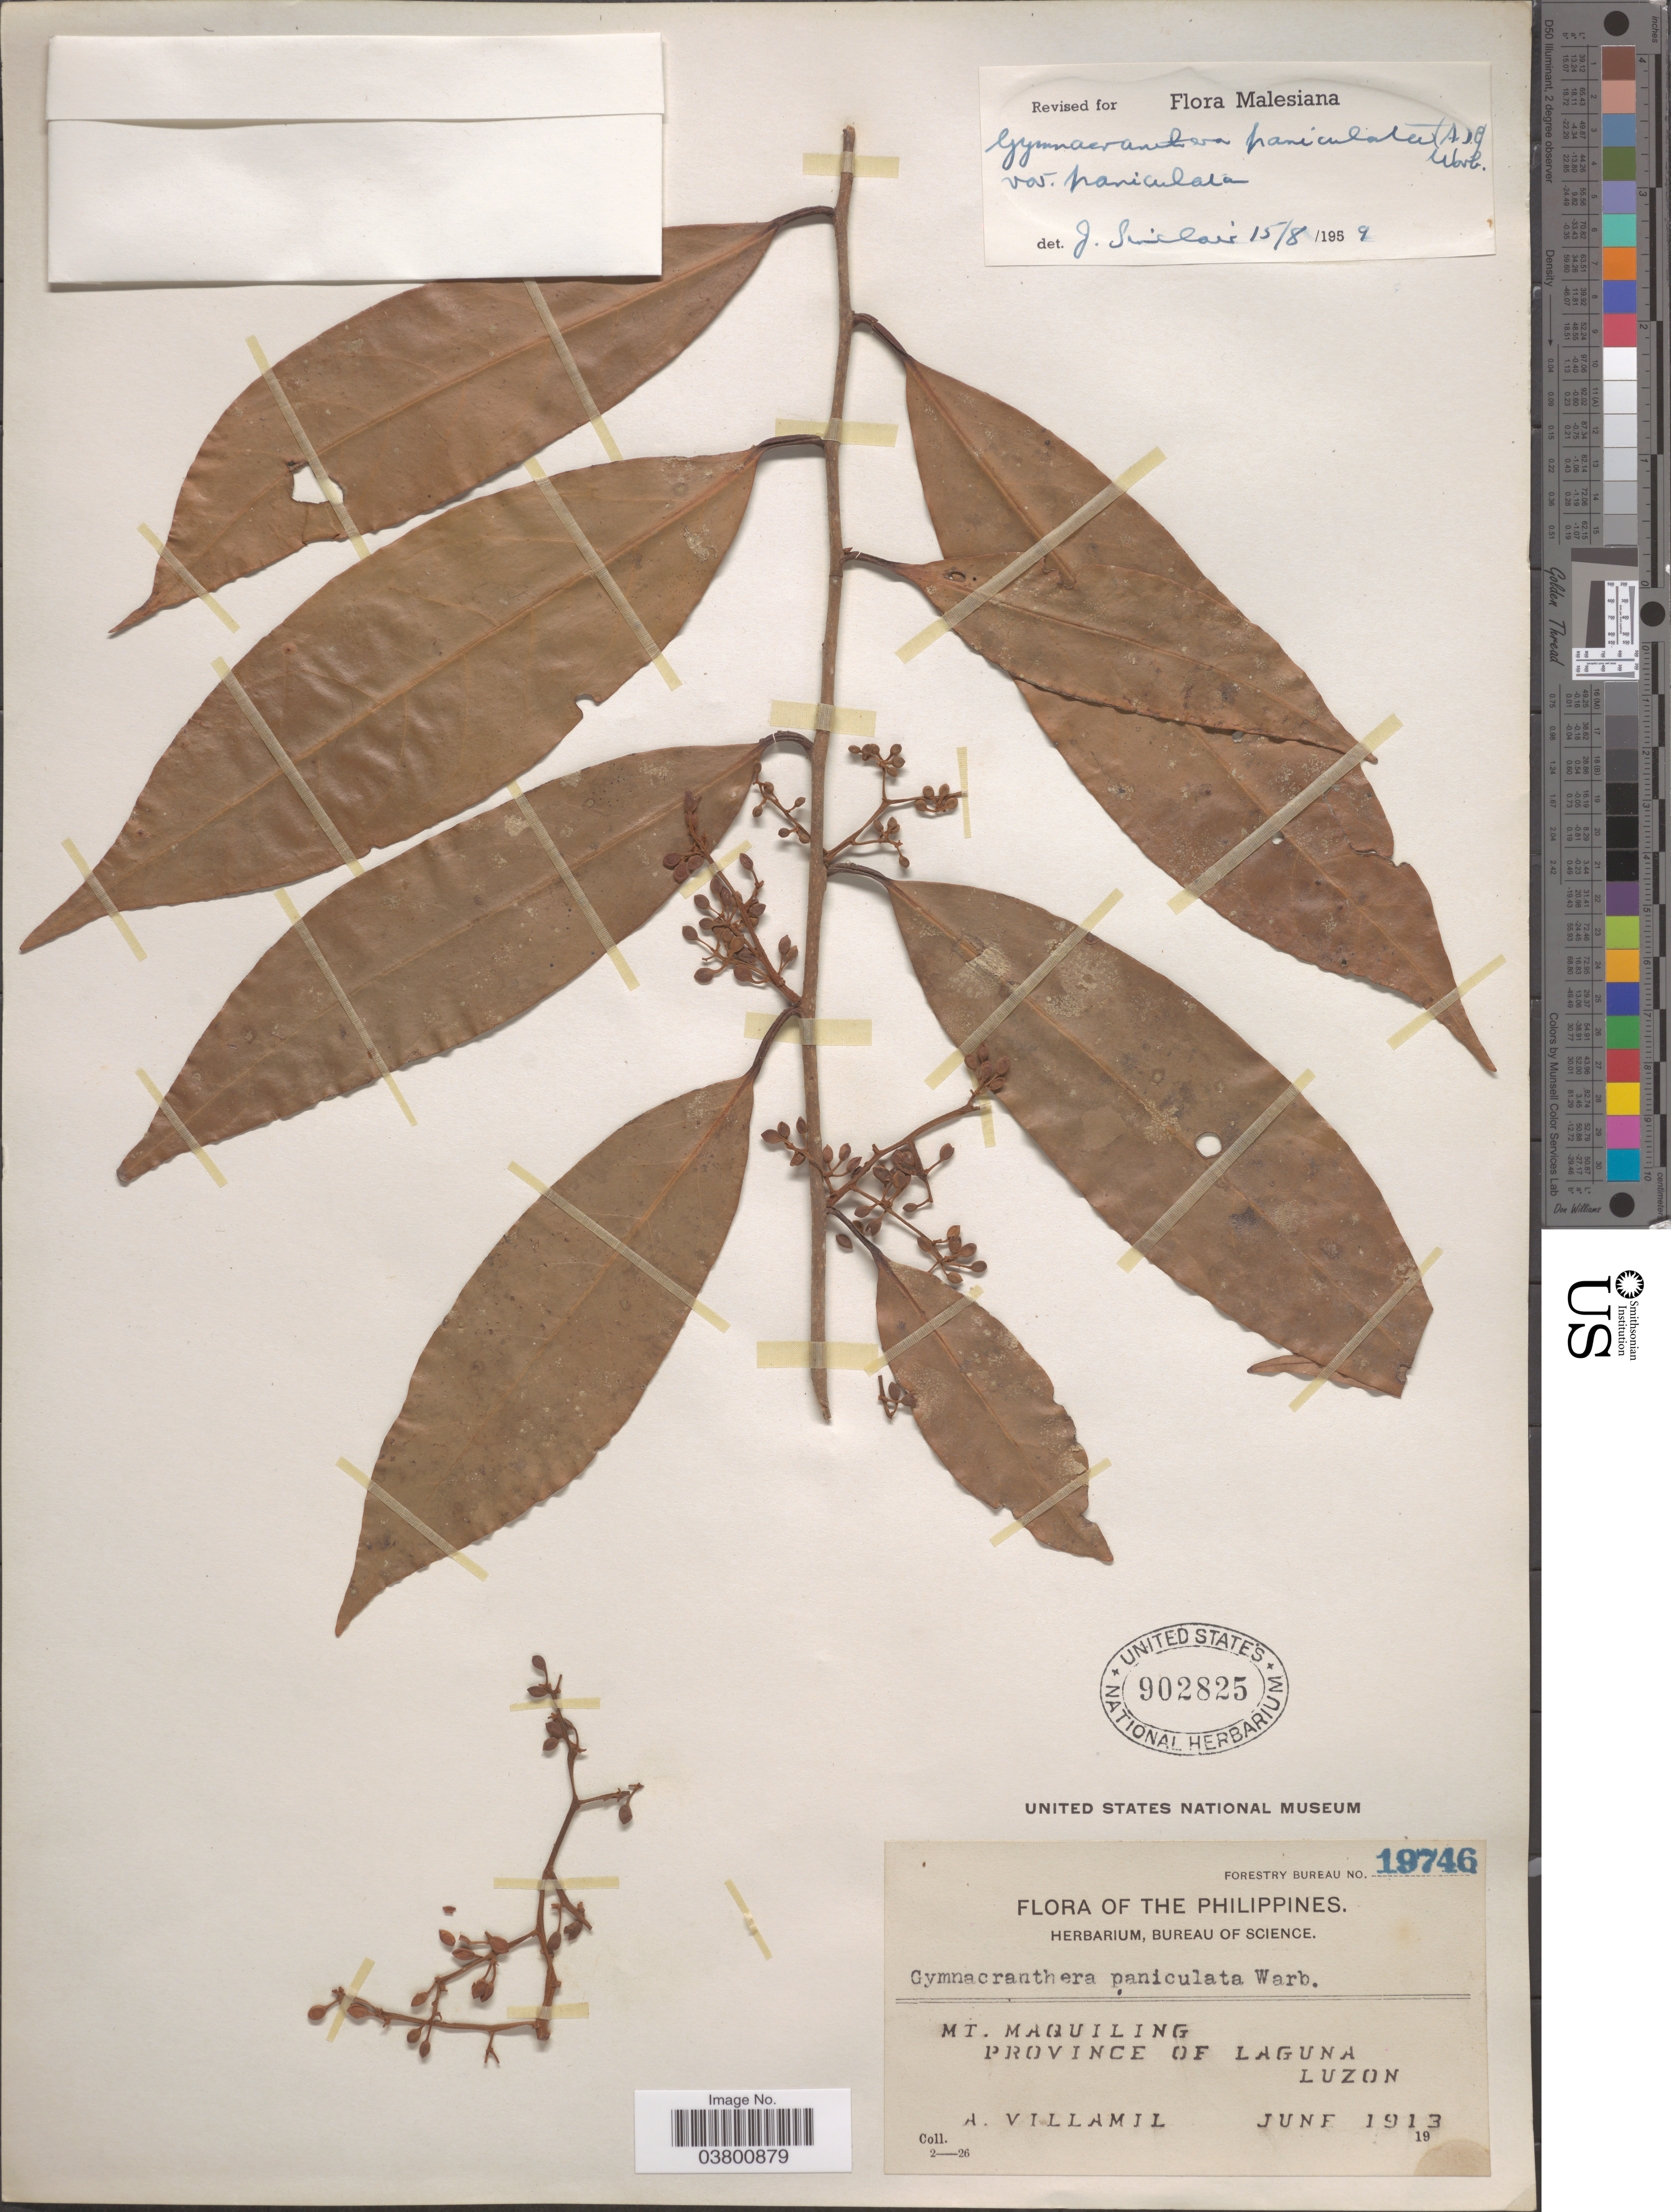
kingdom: Plantae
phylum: Tracheophyta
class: Magnoliopsida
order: Magnoliales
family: Myristicaceae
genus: Gymnacranthera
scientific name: Gymnacranthera paniculata var. paniculata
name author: (A. DC.) Warb.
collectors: A. Villamil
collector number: Forestry Bureau 19746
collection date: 1913-06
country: Philippines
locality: Mt. Maquiling. Province of Laguna, Luzon.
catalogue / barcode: US 902825